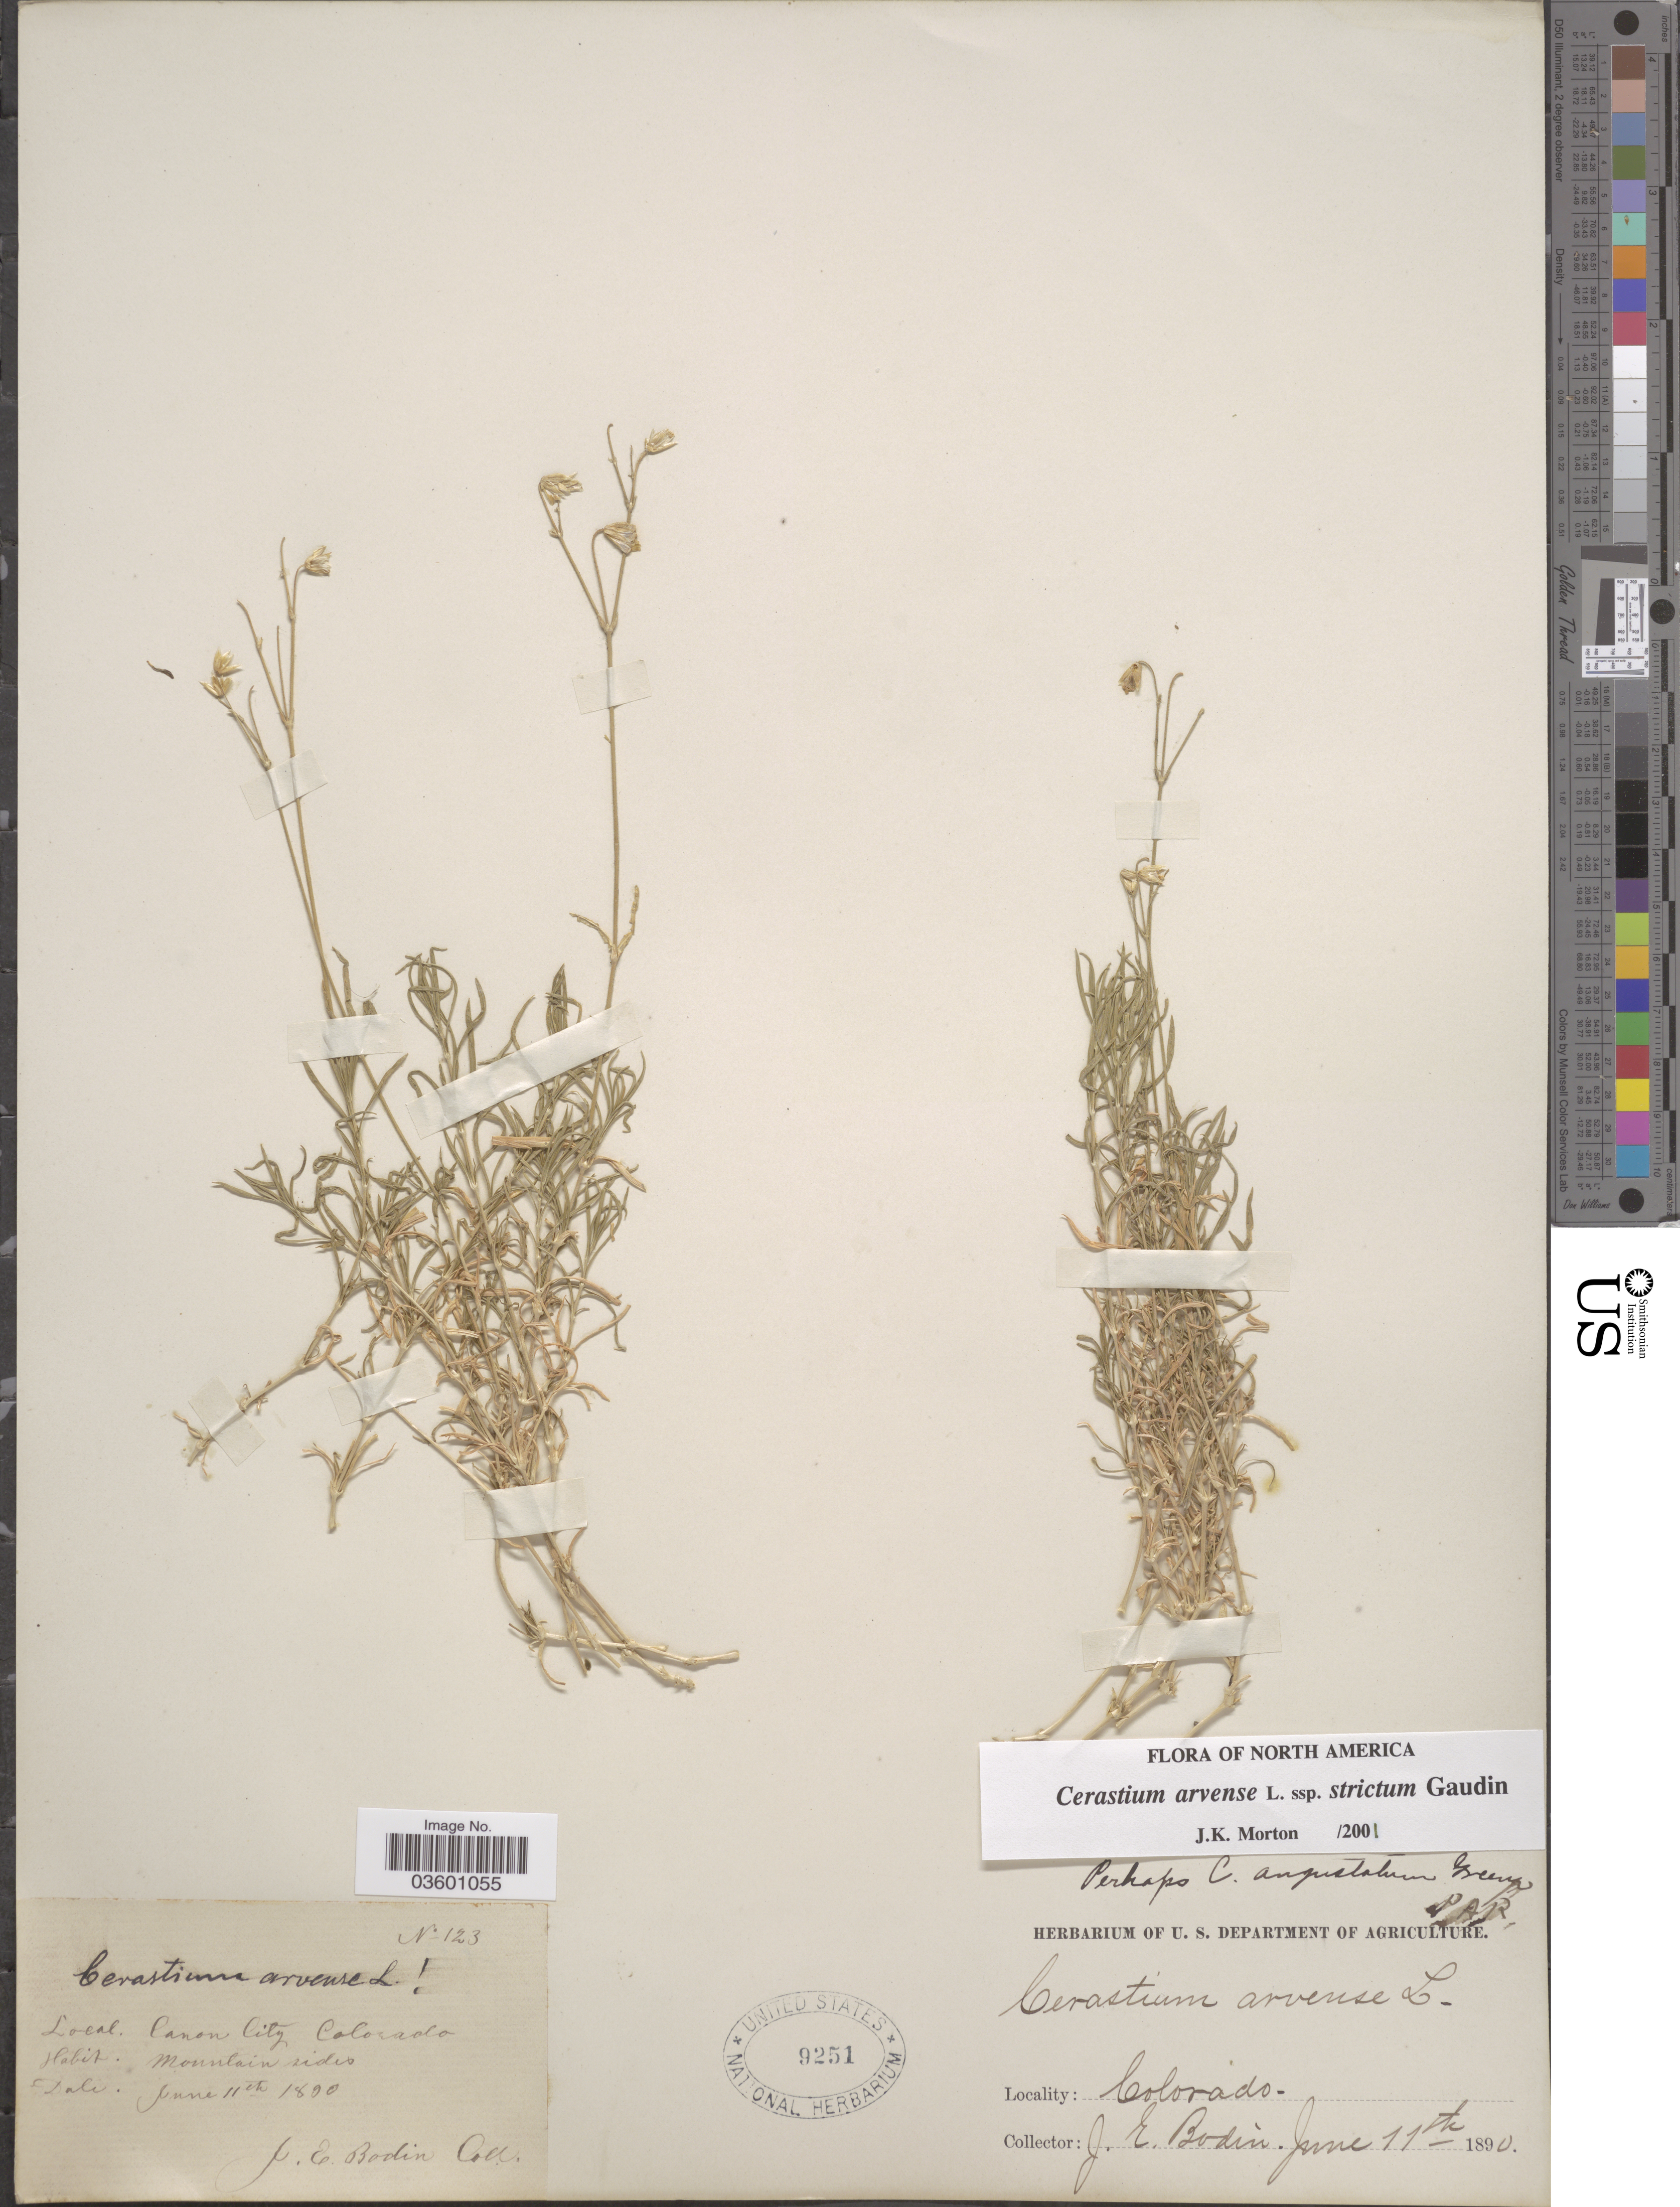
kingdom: Plantae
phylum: Tracheophyta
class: Magnoliopsida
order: Caryophyllales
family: Caryophyllaceae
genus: Cerastium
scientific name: Cerastium angustatum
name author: Greene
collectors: J. E. Bodin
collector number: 123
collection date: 1890-06-11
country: United States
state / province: Colorado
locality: Canon City. Mountain sides.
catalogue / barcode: US 9251